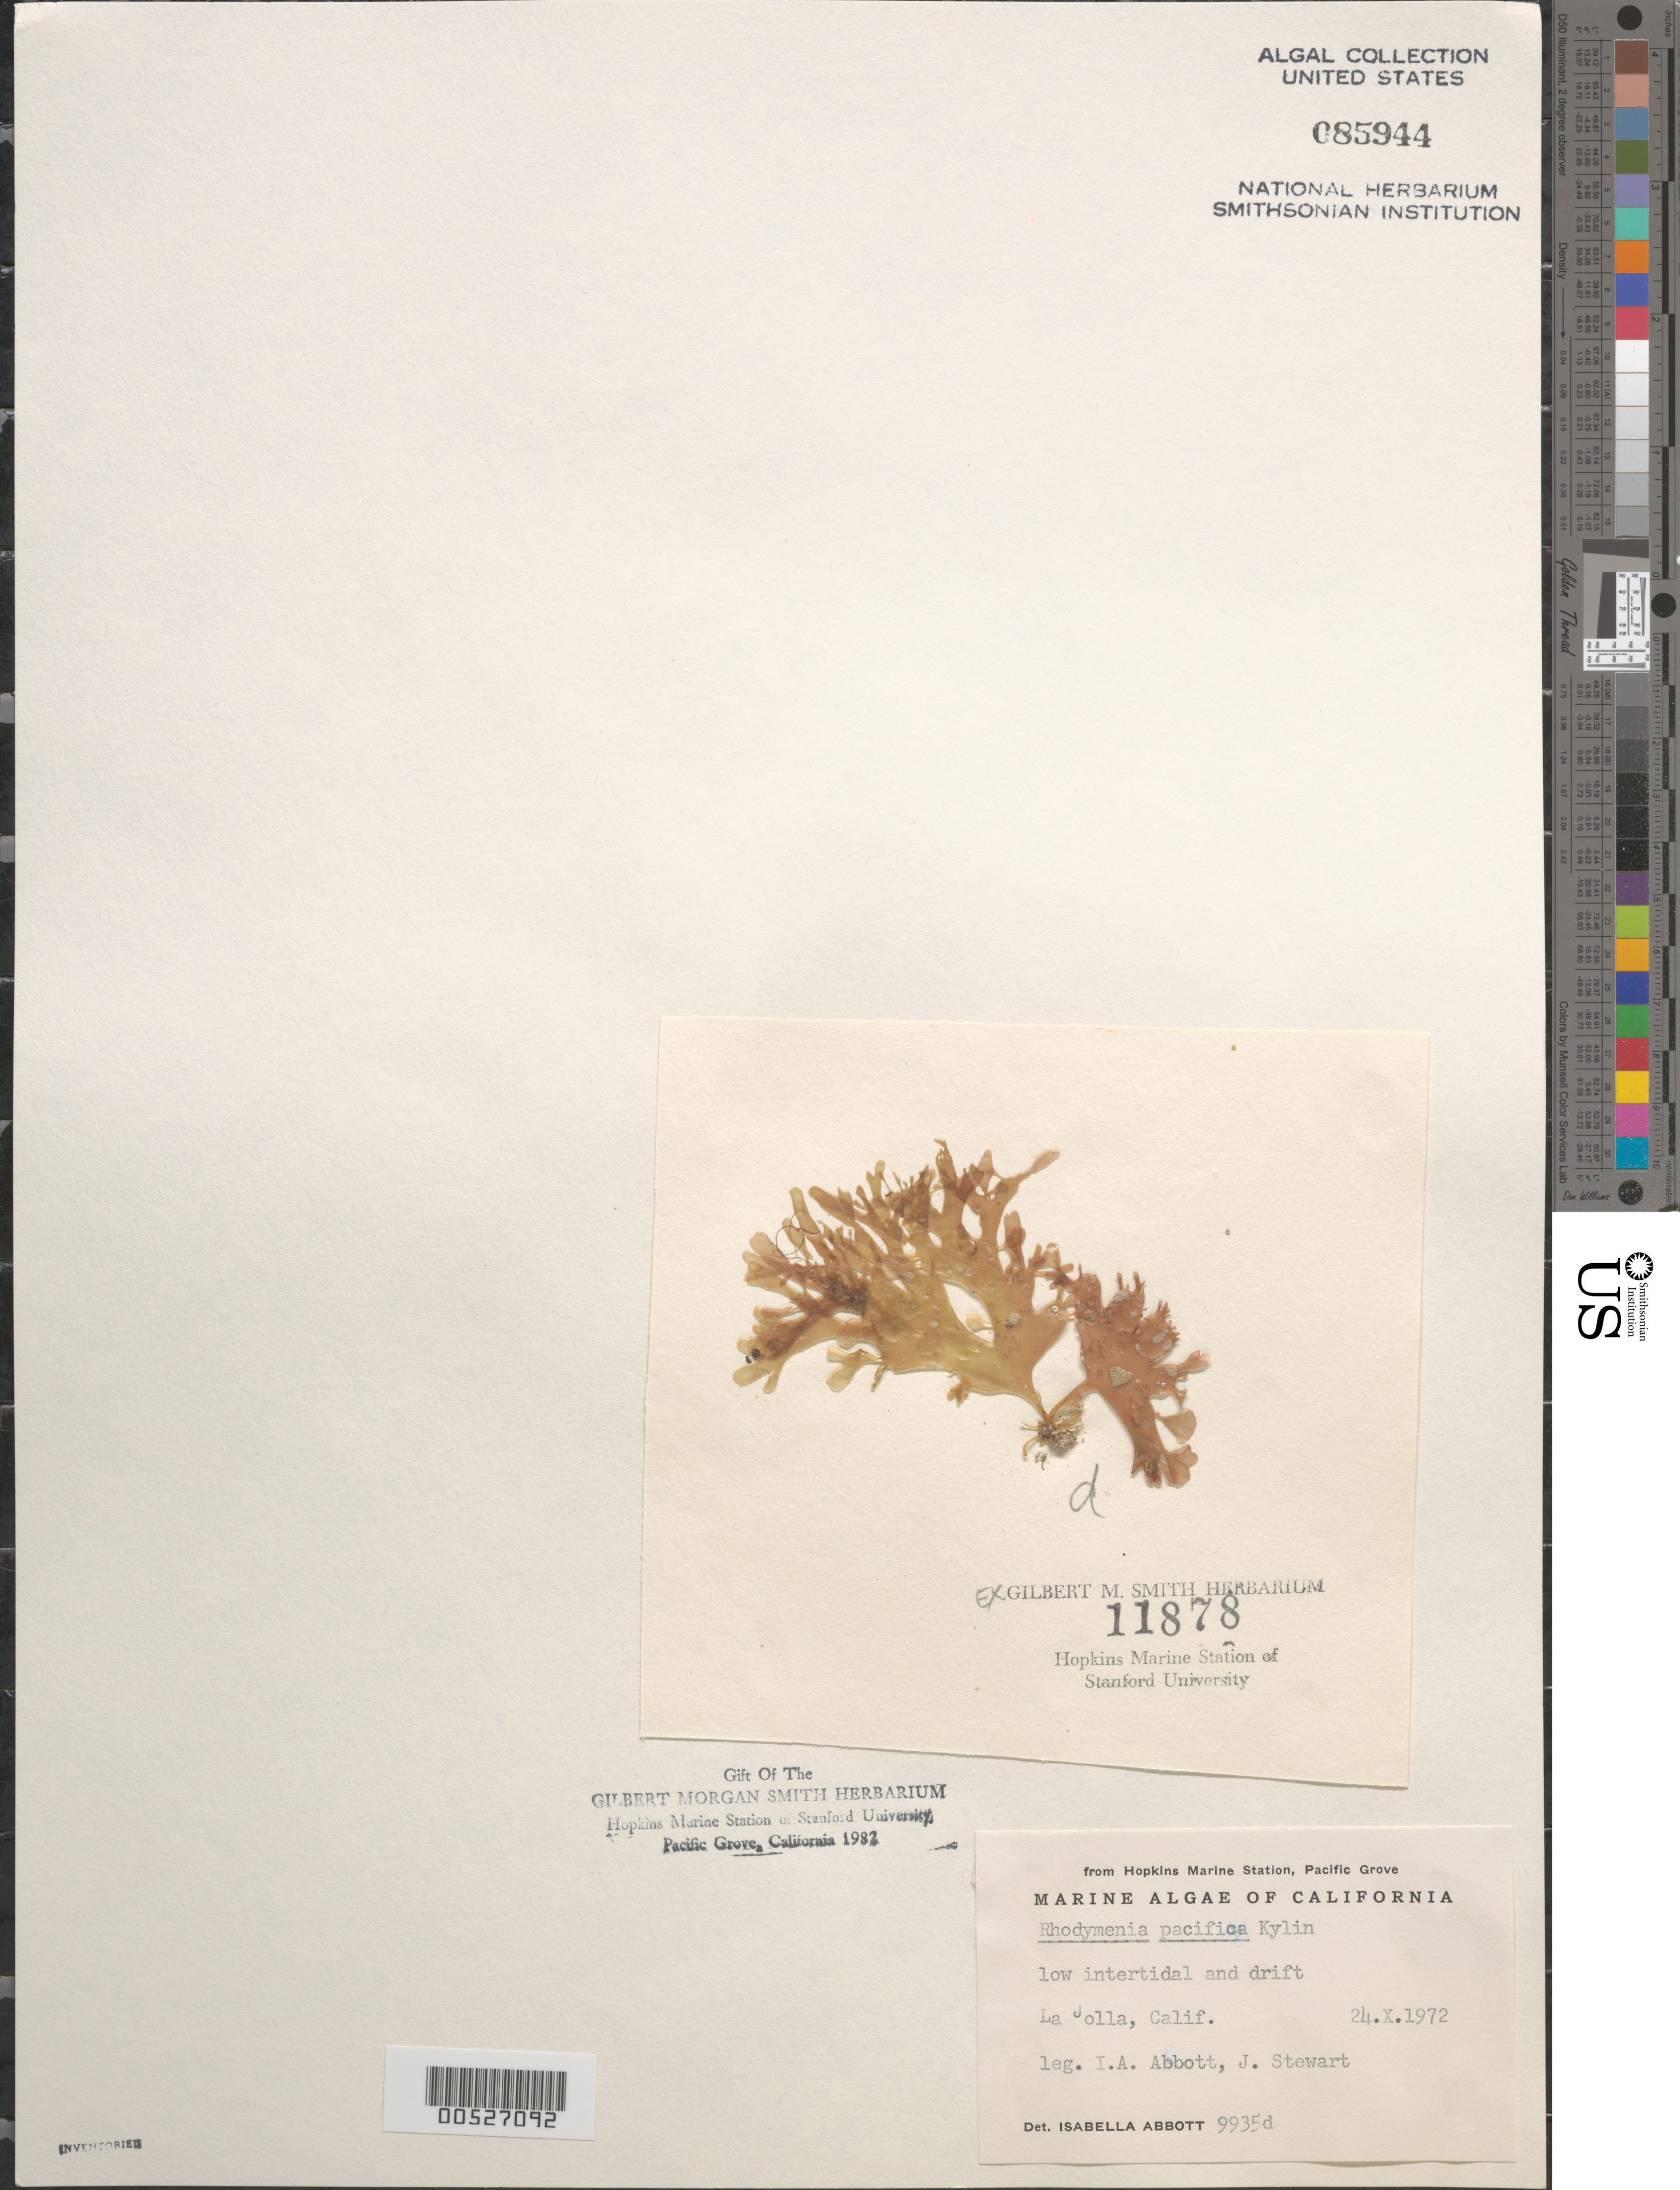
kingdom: Plantae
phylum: Rhodophyta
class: Florideophyceae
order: Rhodymeniales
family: Rhodymeniaceae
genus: Rhodymenia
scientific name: Rhodymenia pacifica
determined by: Abbott, Isabella A.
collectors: I. A. Abbott & J. Stewart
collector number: IAA 9935d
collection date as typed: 24 Oct 1972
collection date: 1972-10-24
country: United States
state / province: California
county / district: San Diego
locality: La Jolla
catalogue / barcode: US 85944